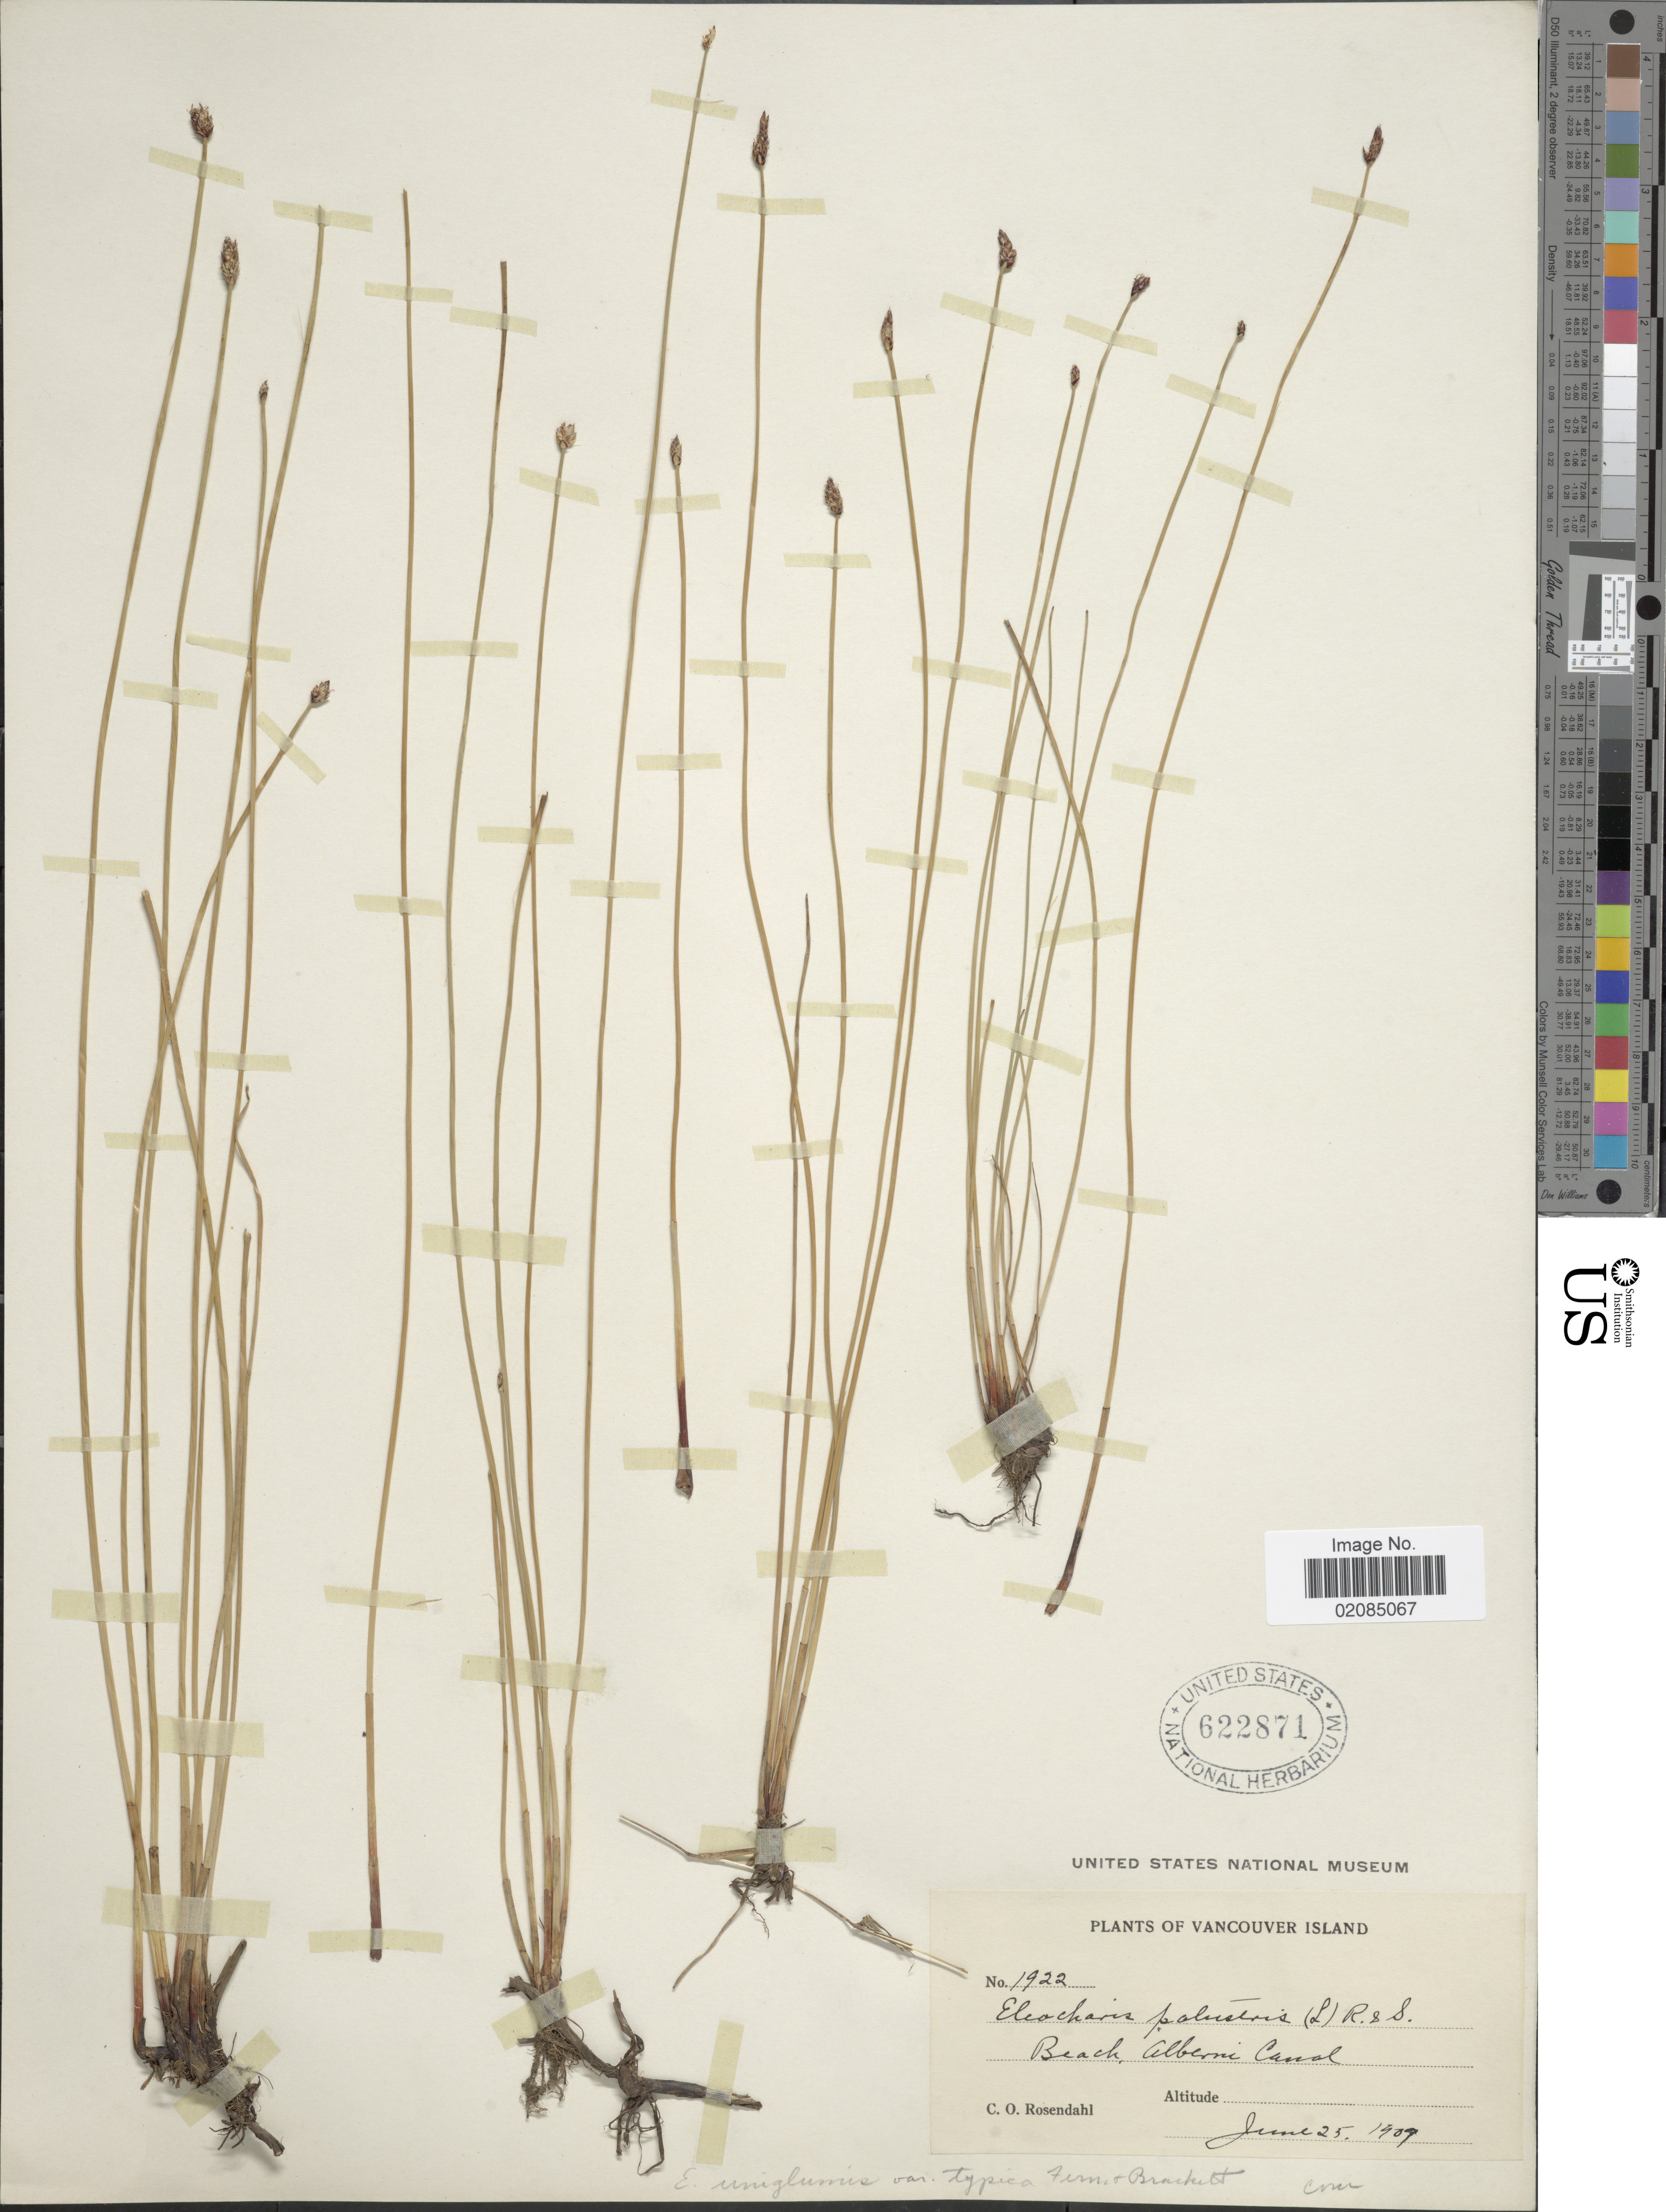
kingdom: Plantae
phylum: Tracheophyta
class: Liliopsida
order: Poales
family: Cyperaceae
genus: Eleocharis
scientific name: Eleocharis uniglumis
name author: (Link) Schult.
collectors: C. O. Rosendahl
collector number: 1922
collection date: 1907-06-25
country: Canada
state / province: British Columbia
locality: Vancouver Island, Beach, Alberni land.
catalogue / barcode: US 622871